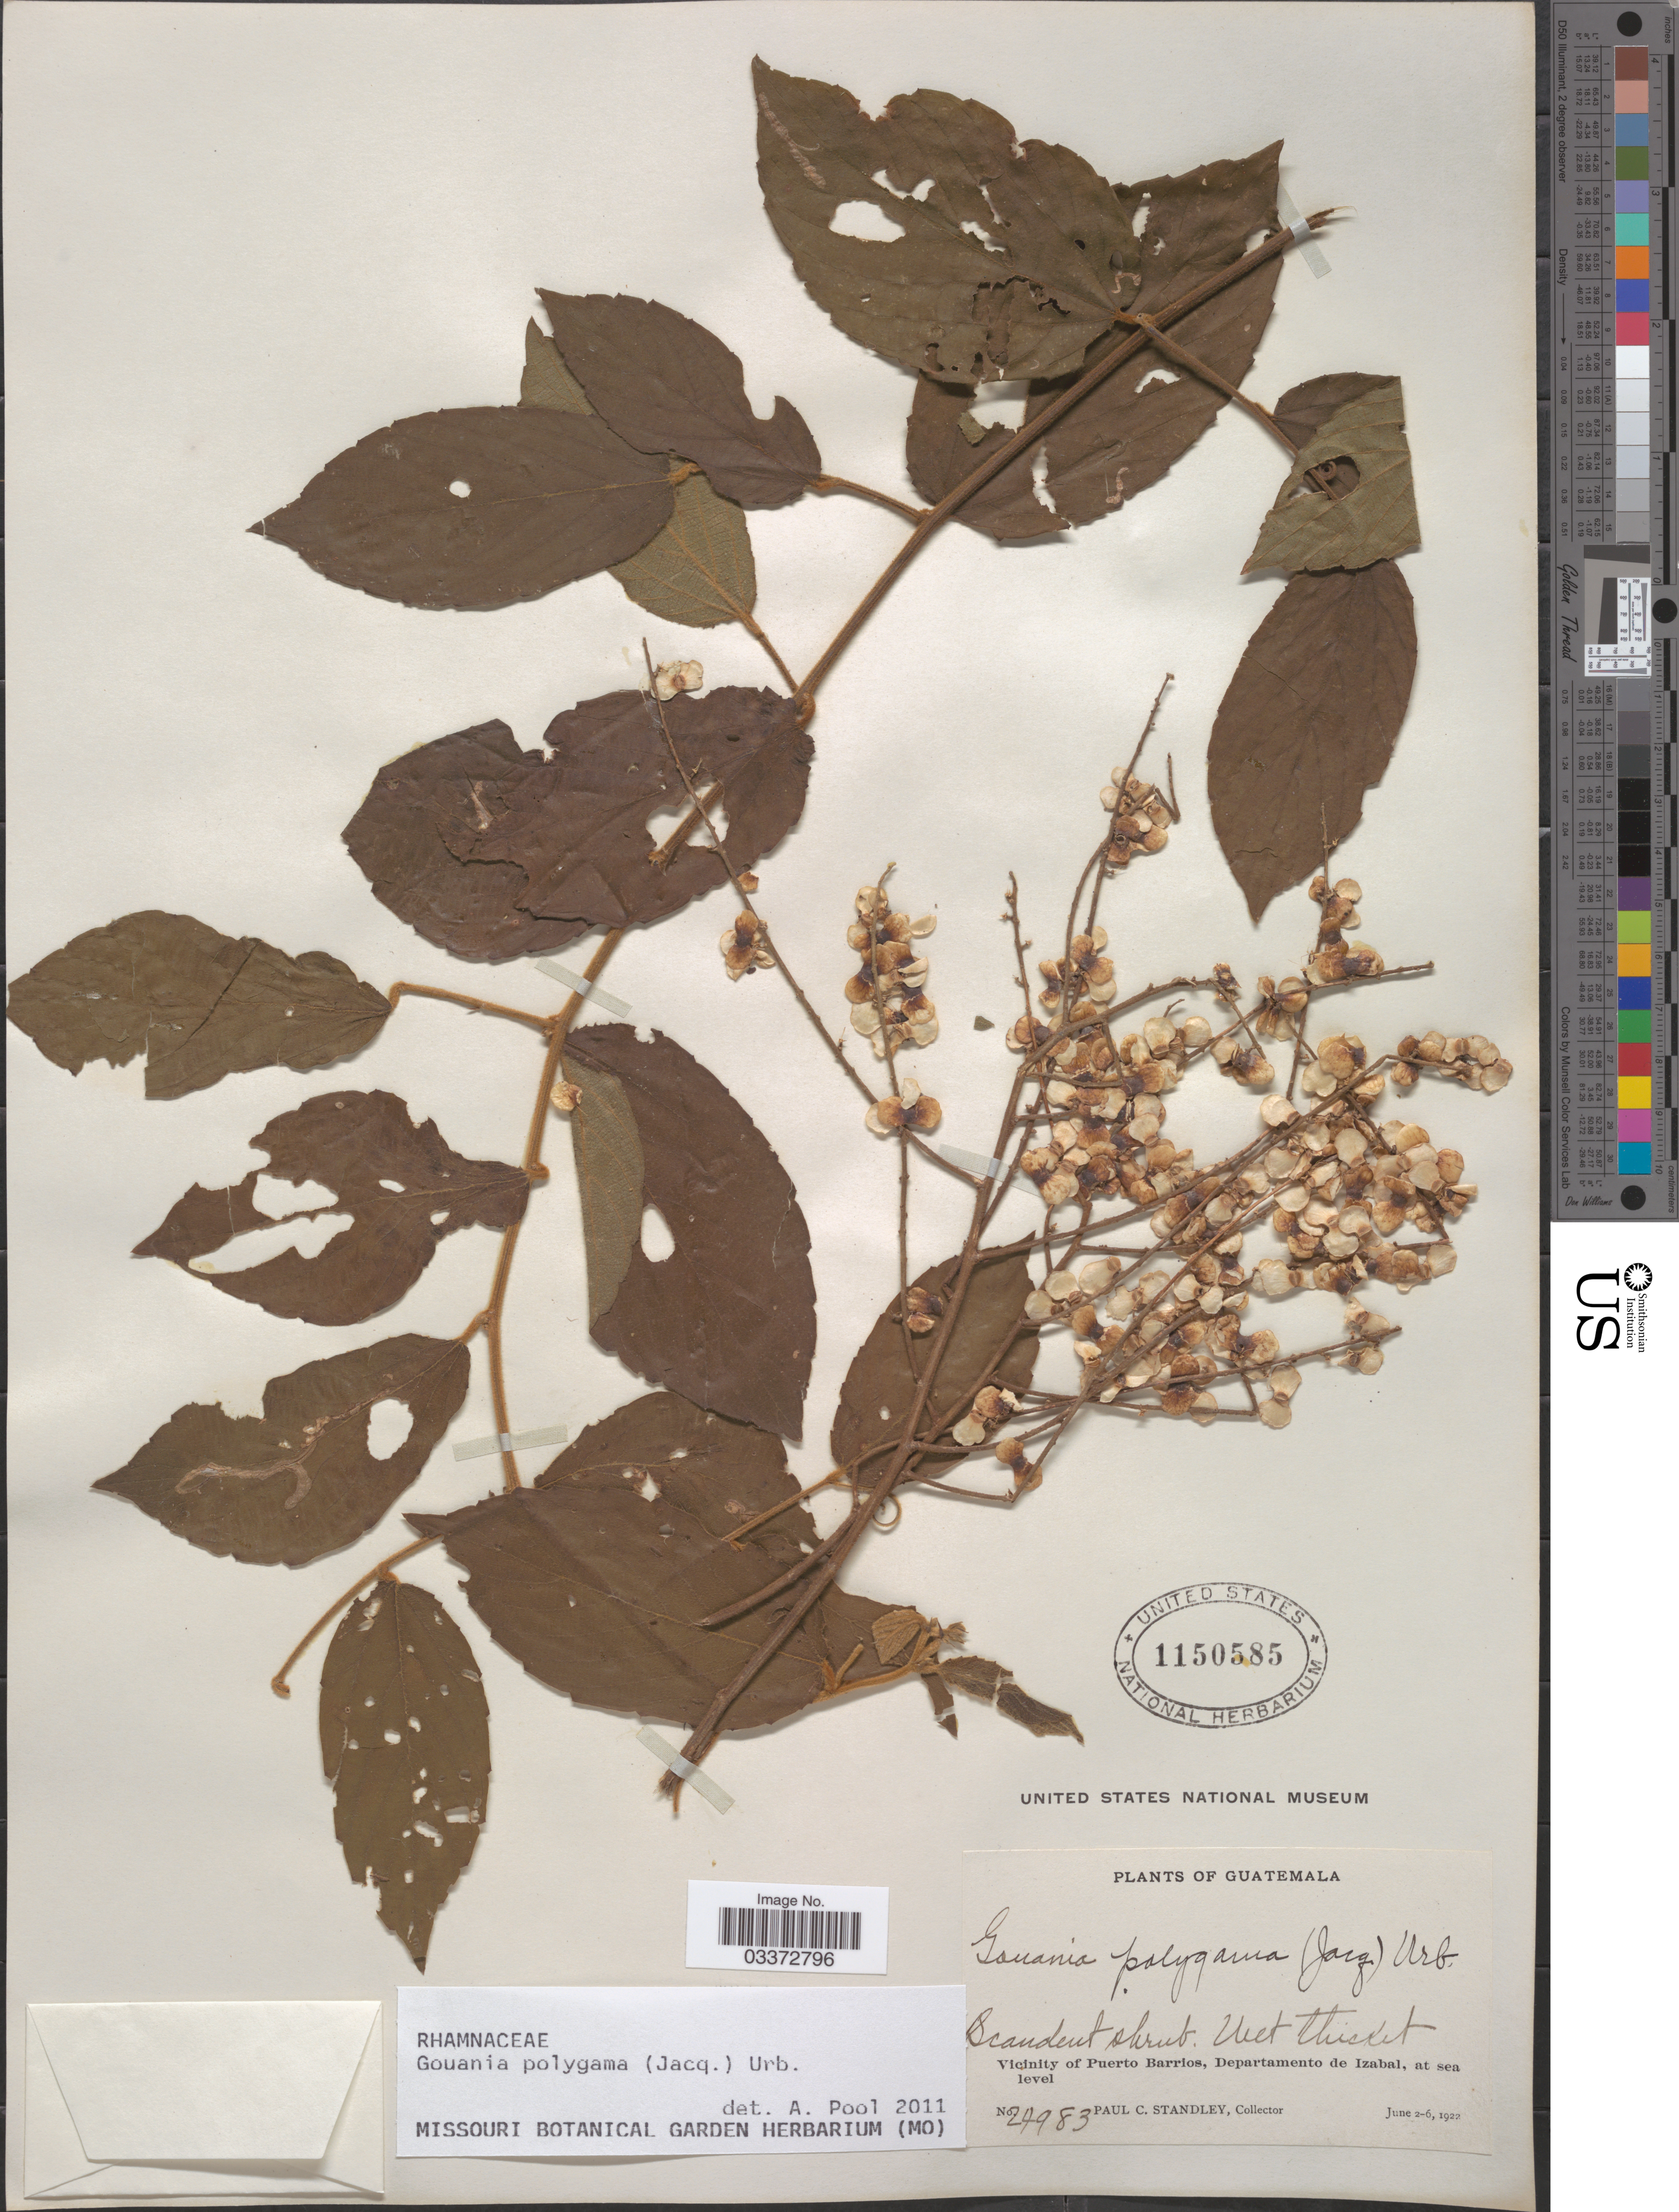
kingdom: Plantae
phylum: Tracheophyta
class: Magnoliopsida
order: Rosales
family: Rhamnaceae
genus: Gouania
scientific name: Gouania polygama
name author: (Jacq.) Urb.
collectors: P. C. Standley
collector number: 24983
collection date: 1922-06-02/1922-06-06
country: Guatemala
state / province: Izabal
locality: Vicinity of Puerto Barrios, Departamento de Izabal.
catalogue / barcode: US 1150585